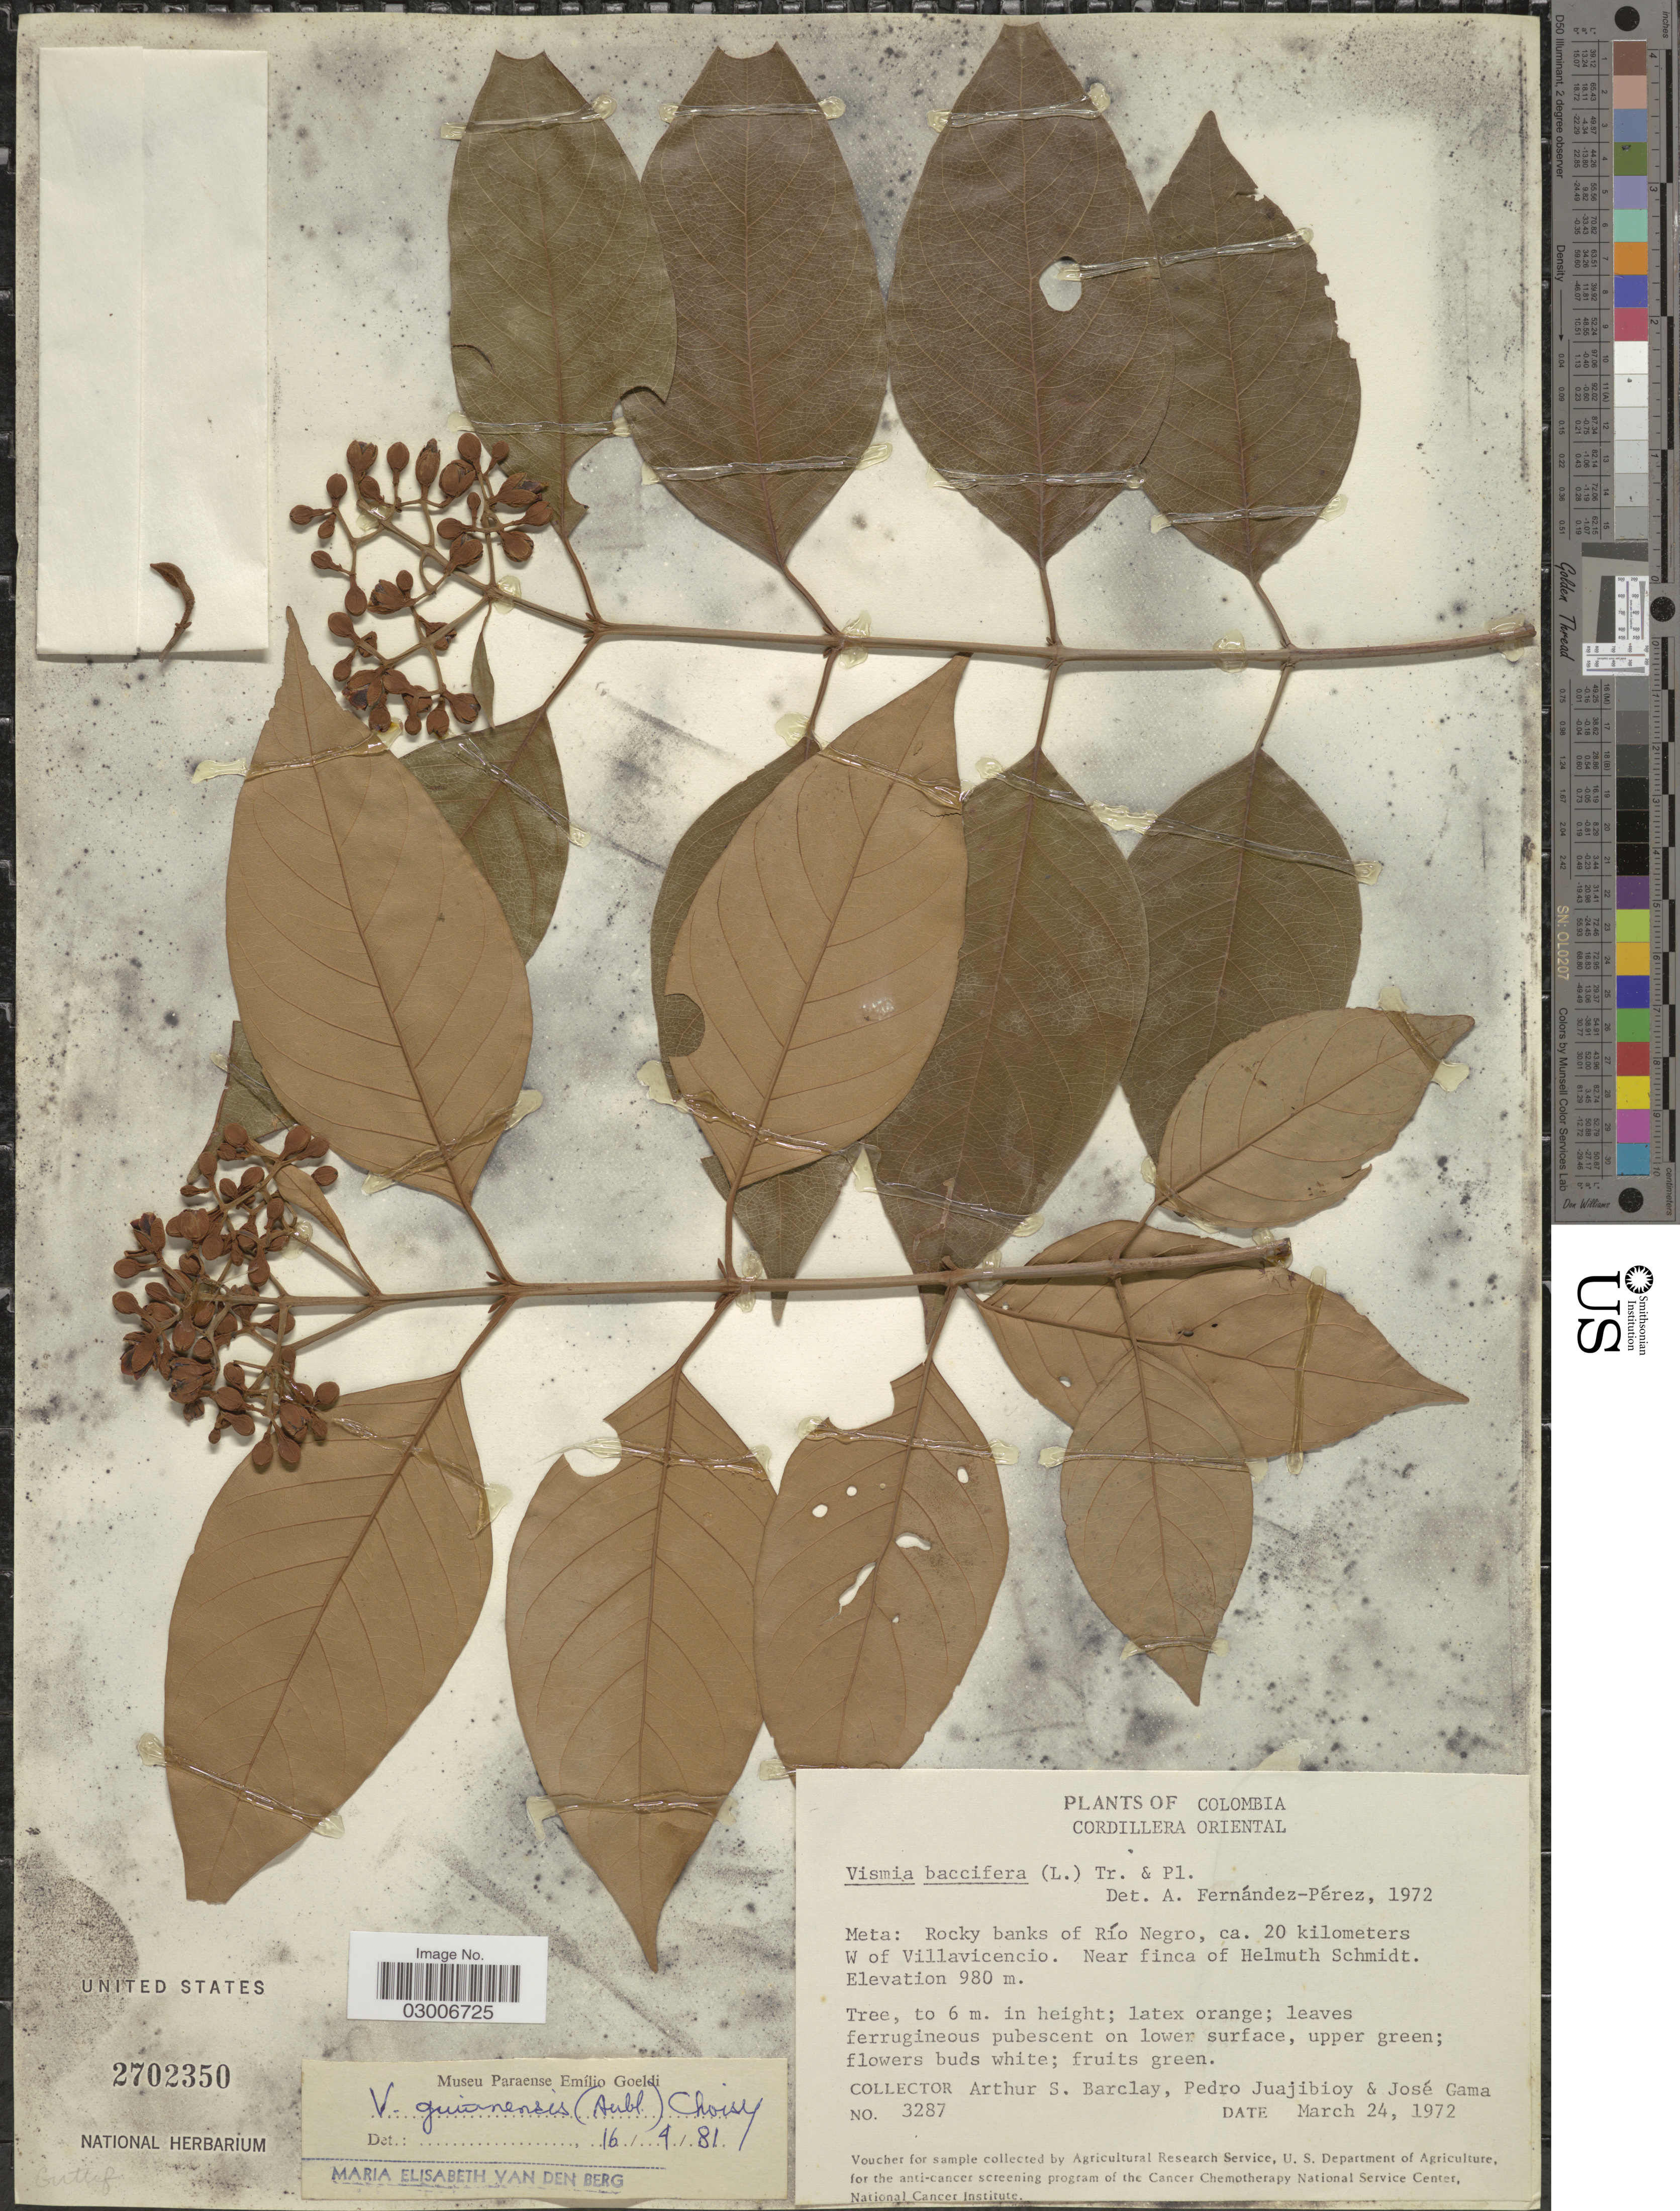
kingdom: Plantae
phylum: Tracheophyta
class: Magnoliopsida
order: Malpighiales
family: Hypericaceae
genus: Vismia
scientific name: Vismia guianensis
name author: (Aubl.) Pers.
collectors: A. S. Barclay, P. Juajibioy & J. Gama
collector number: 3287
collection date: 1972-03-24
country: Colombia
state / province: Meta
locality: Cordillera Oriental, Rocky banks of Río Negro, ca. 20 kilometers W of Villavicencio, Near finca of Helmuth Schmidt.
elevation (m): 980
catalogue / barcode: US 2702350